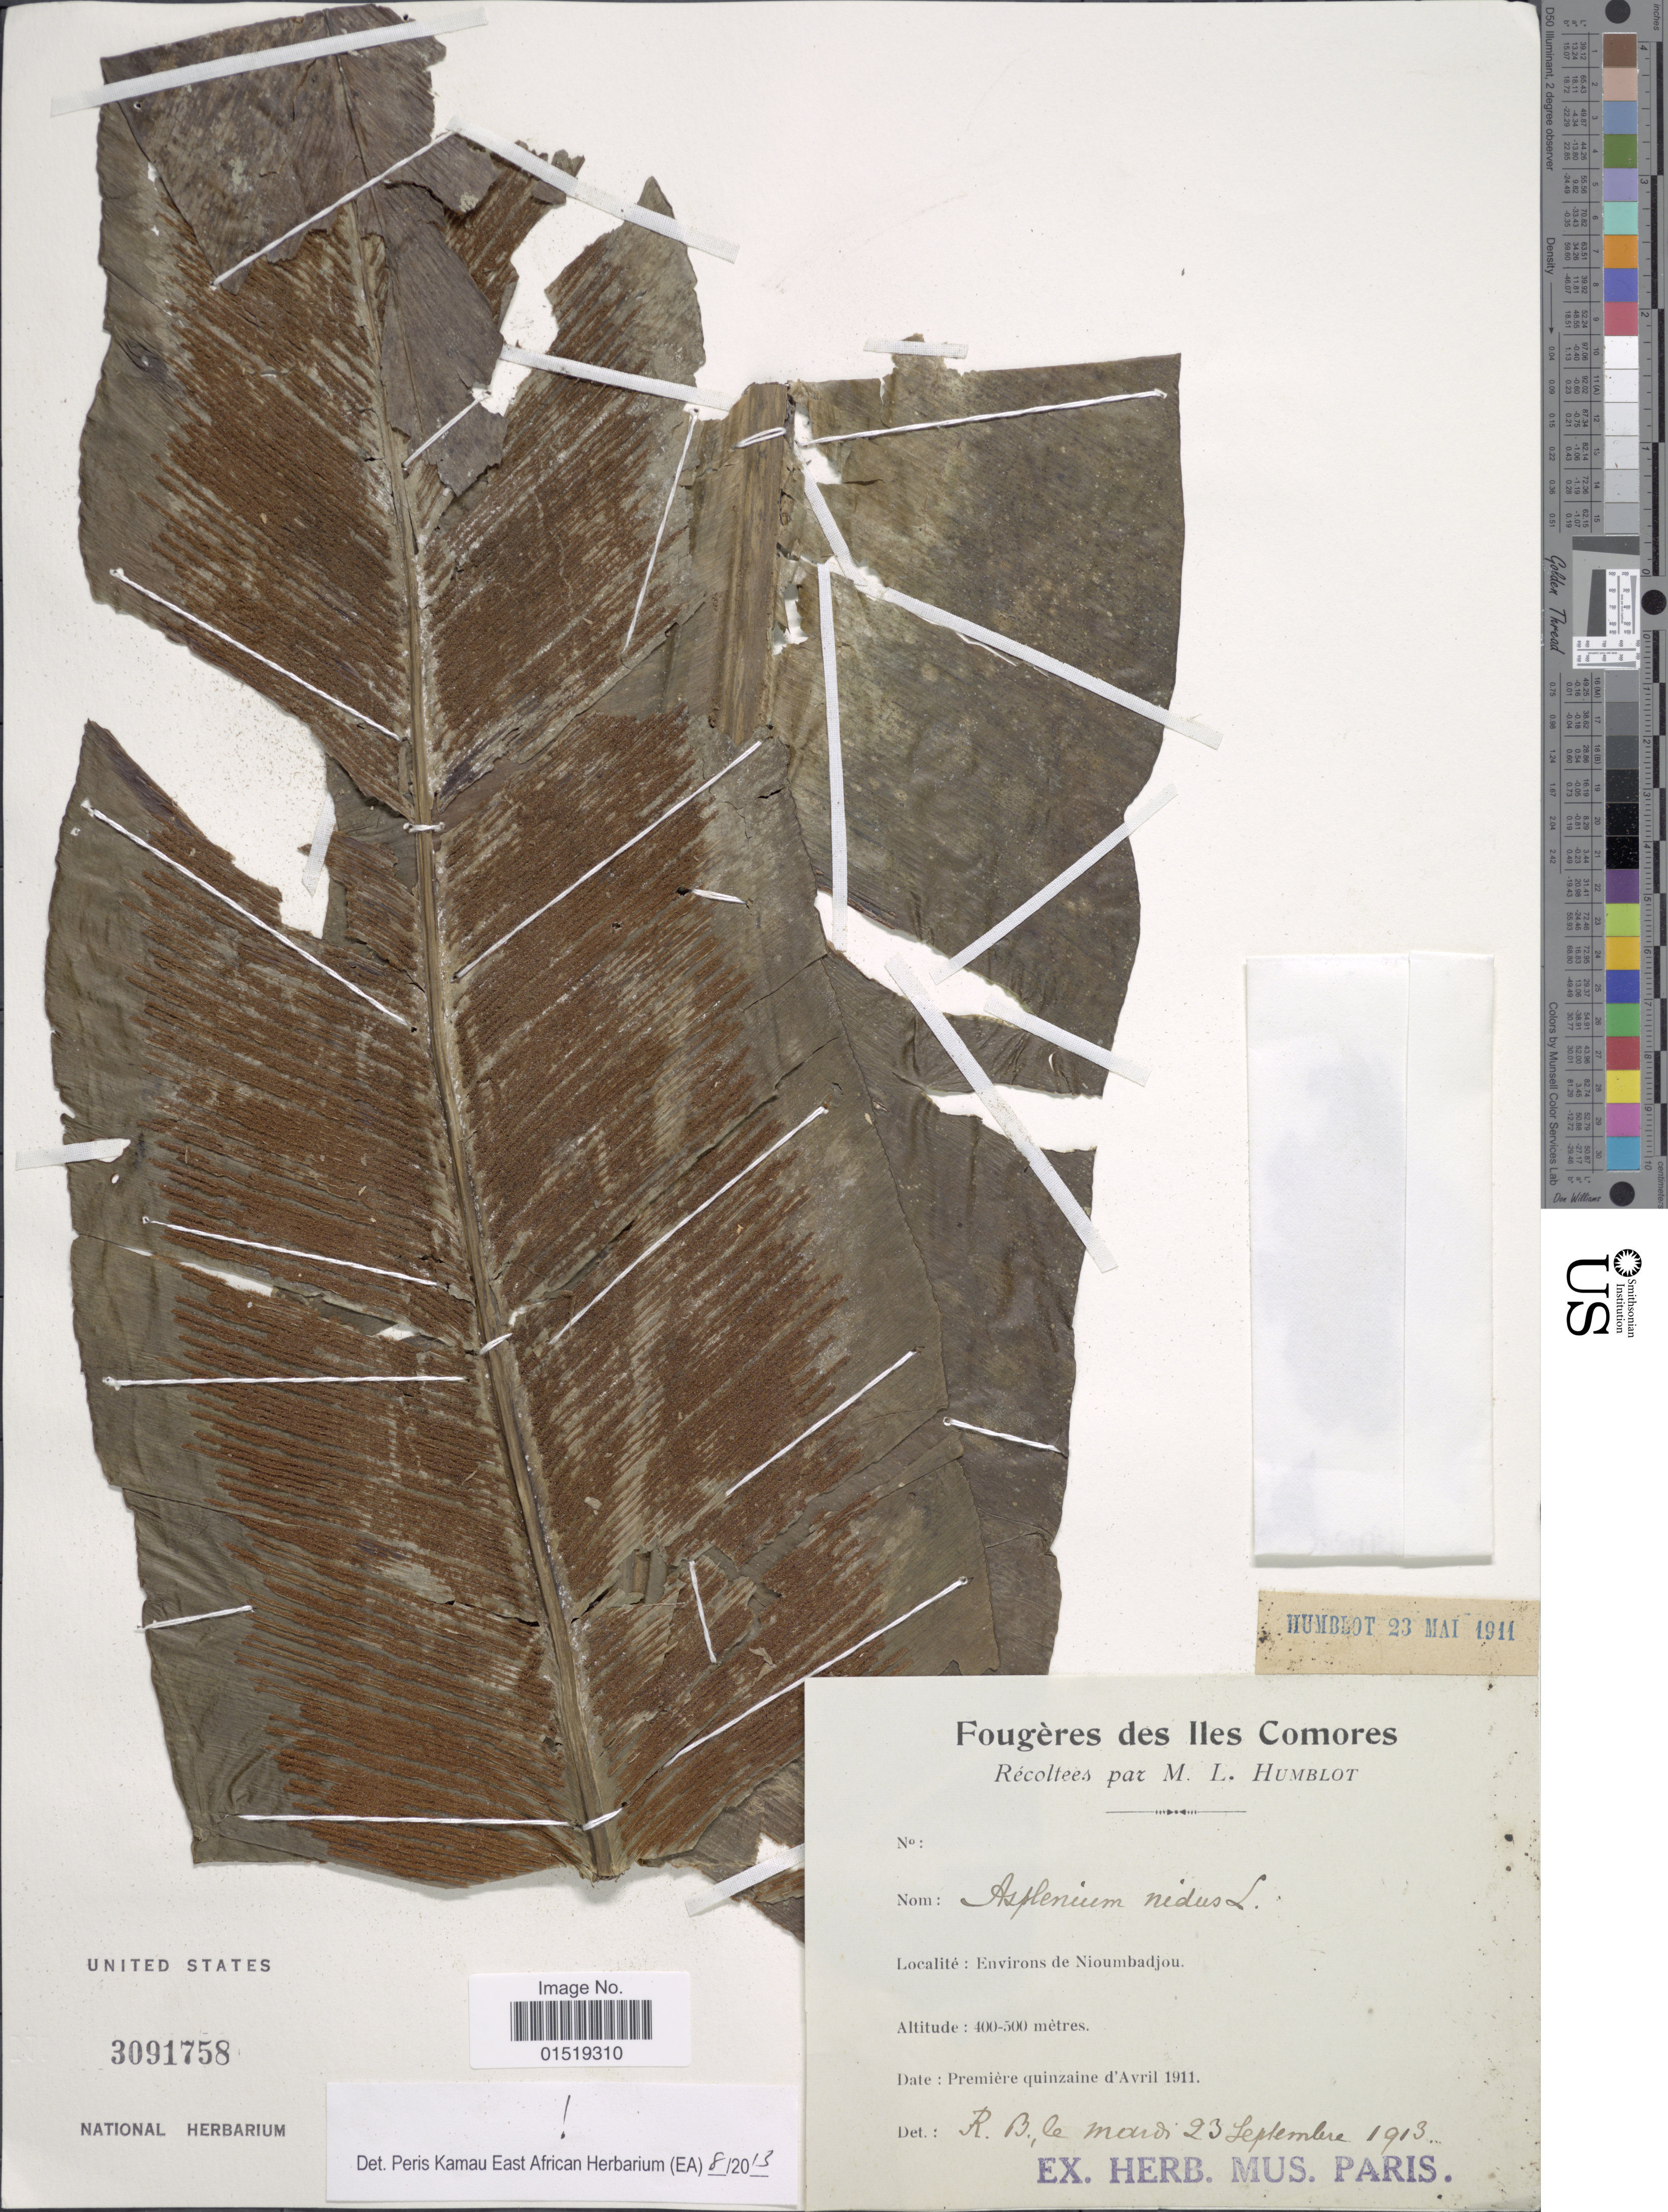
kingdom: Plantae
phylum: Tracheophyta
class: Polypodiopsida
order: Polypodiales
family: Aspleniaceae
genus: Asplenium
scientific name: Asplenium nidus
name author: L.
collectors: L. Humblot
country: Comoros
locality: Iles Comores. Environs de Nioumbadjou.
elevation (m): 400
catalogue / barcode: US 3091758